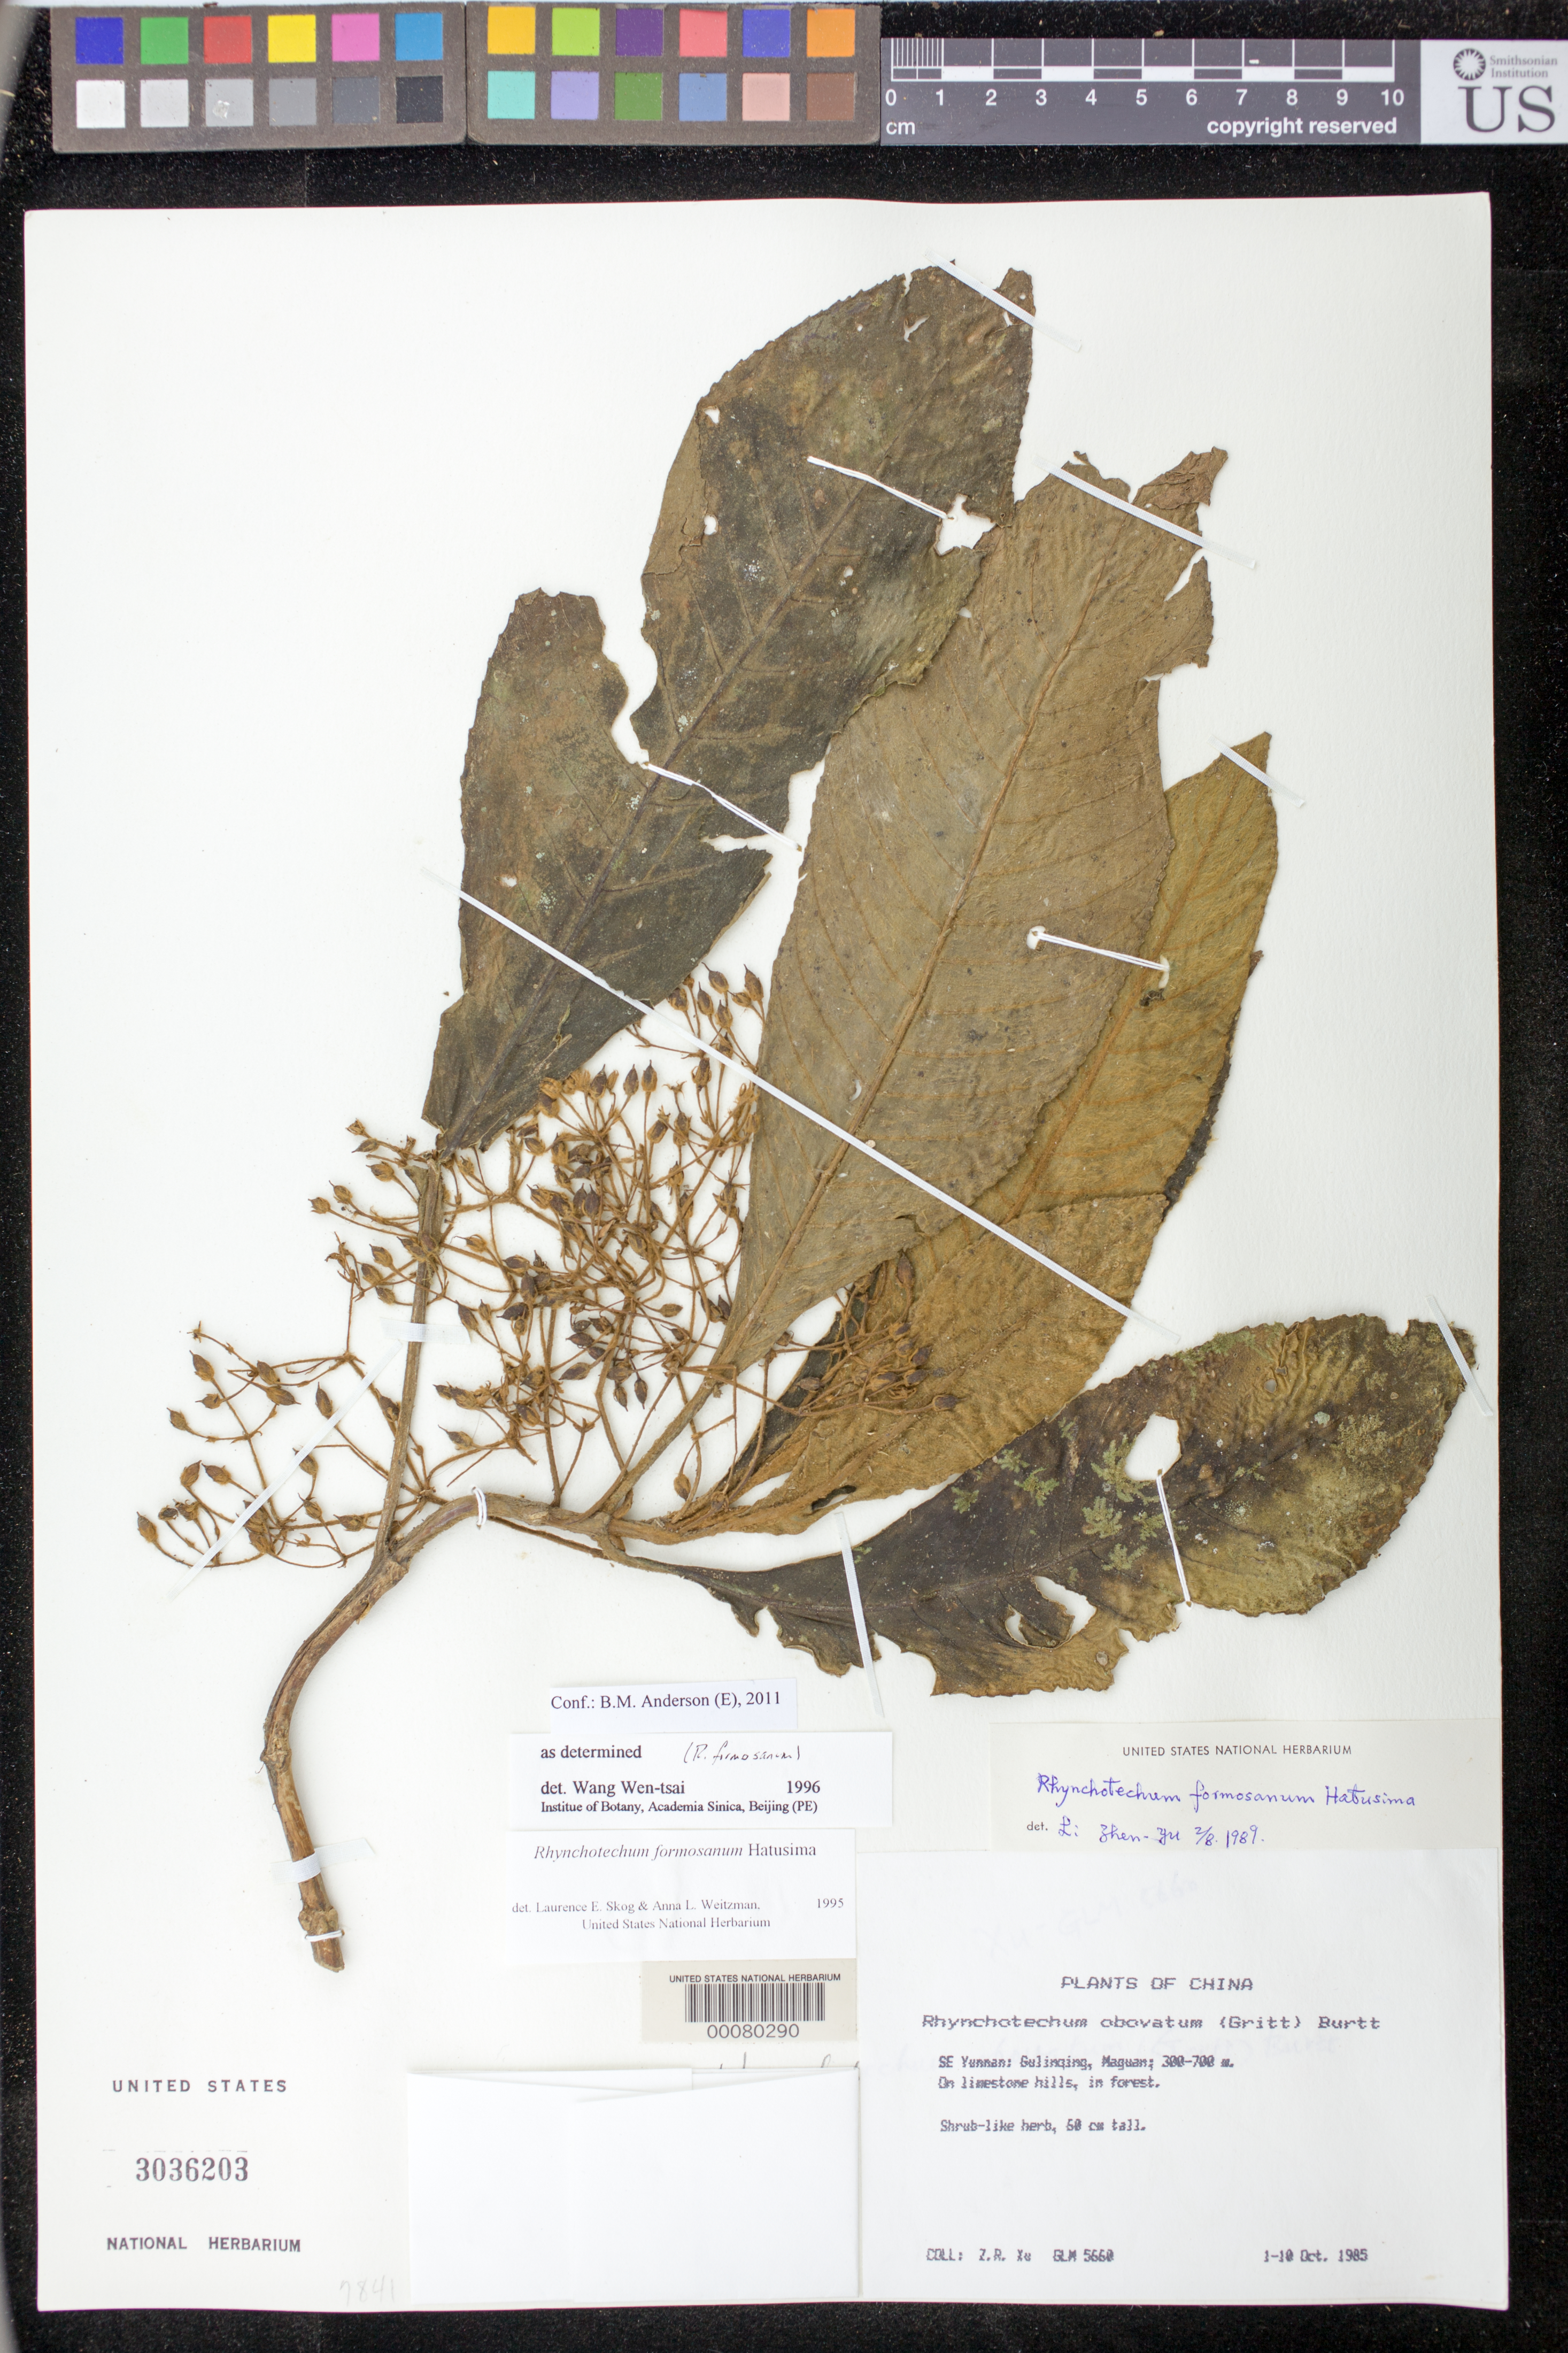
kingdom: Plantae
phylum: Tracheophyta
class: Magnoliopsida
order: Lamiales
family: Gesneriaceae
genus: Rhynchotechum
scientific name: Rhynchotechum formosanum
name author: Hatus.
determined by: Zhen-yu, L.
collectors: Z. Xu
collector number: GLM 5660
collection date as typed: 01-10 Oct 1985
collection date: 1985-10-01/1985-10-10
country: China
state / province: Yunnan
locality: Se yunnan, gulinging, maguan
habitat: On limestone hills, in forest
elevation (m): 300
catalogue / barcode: US 3036203